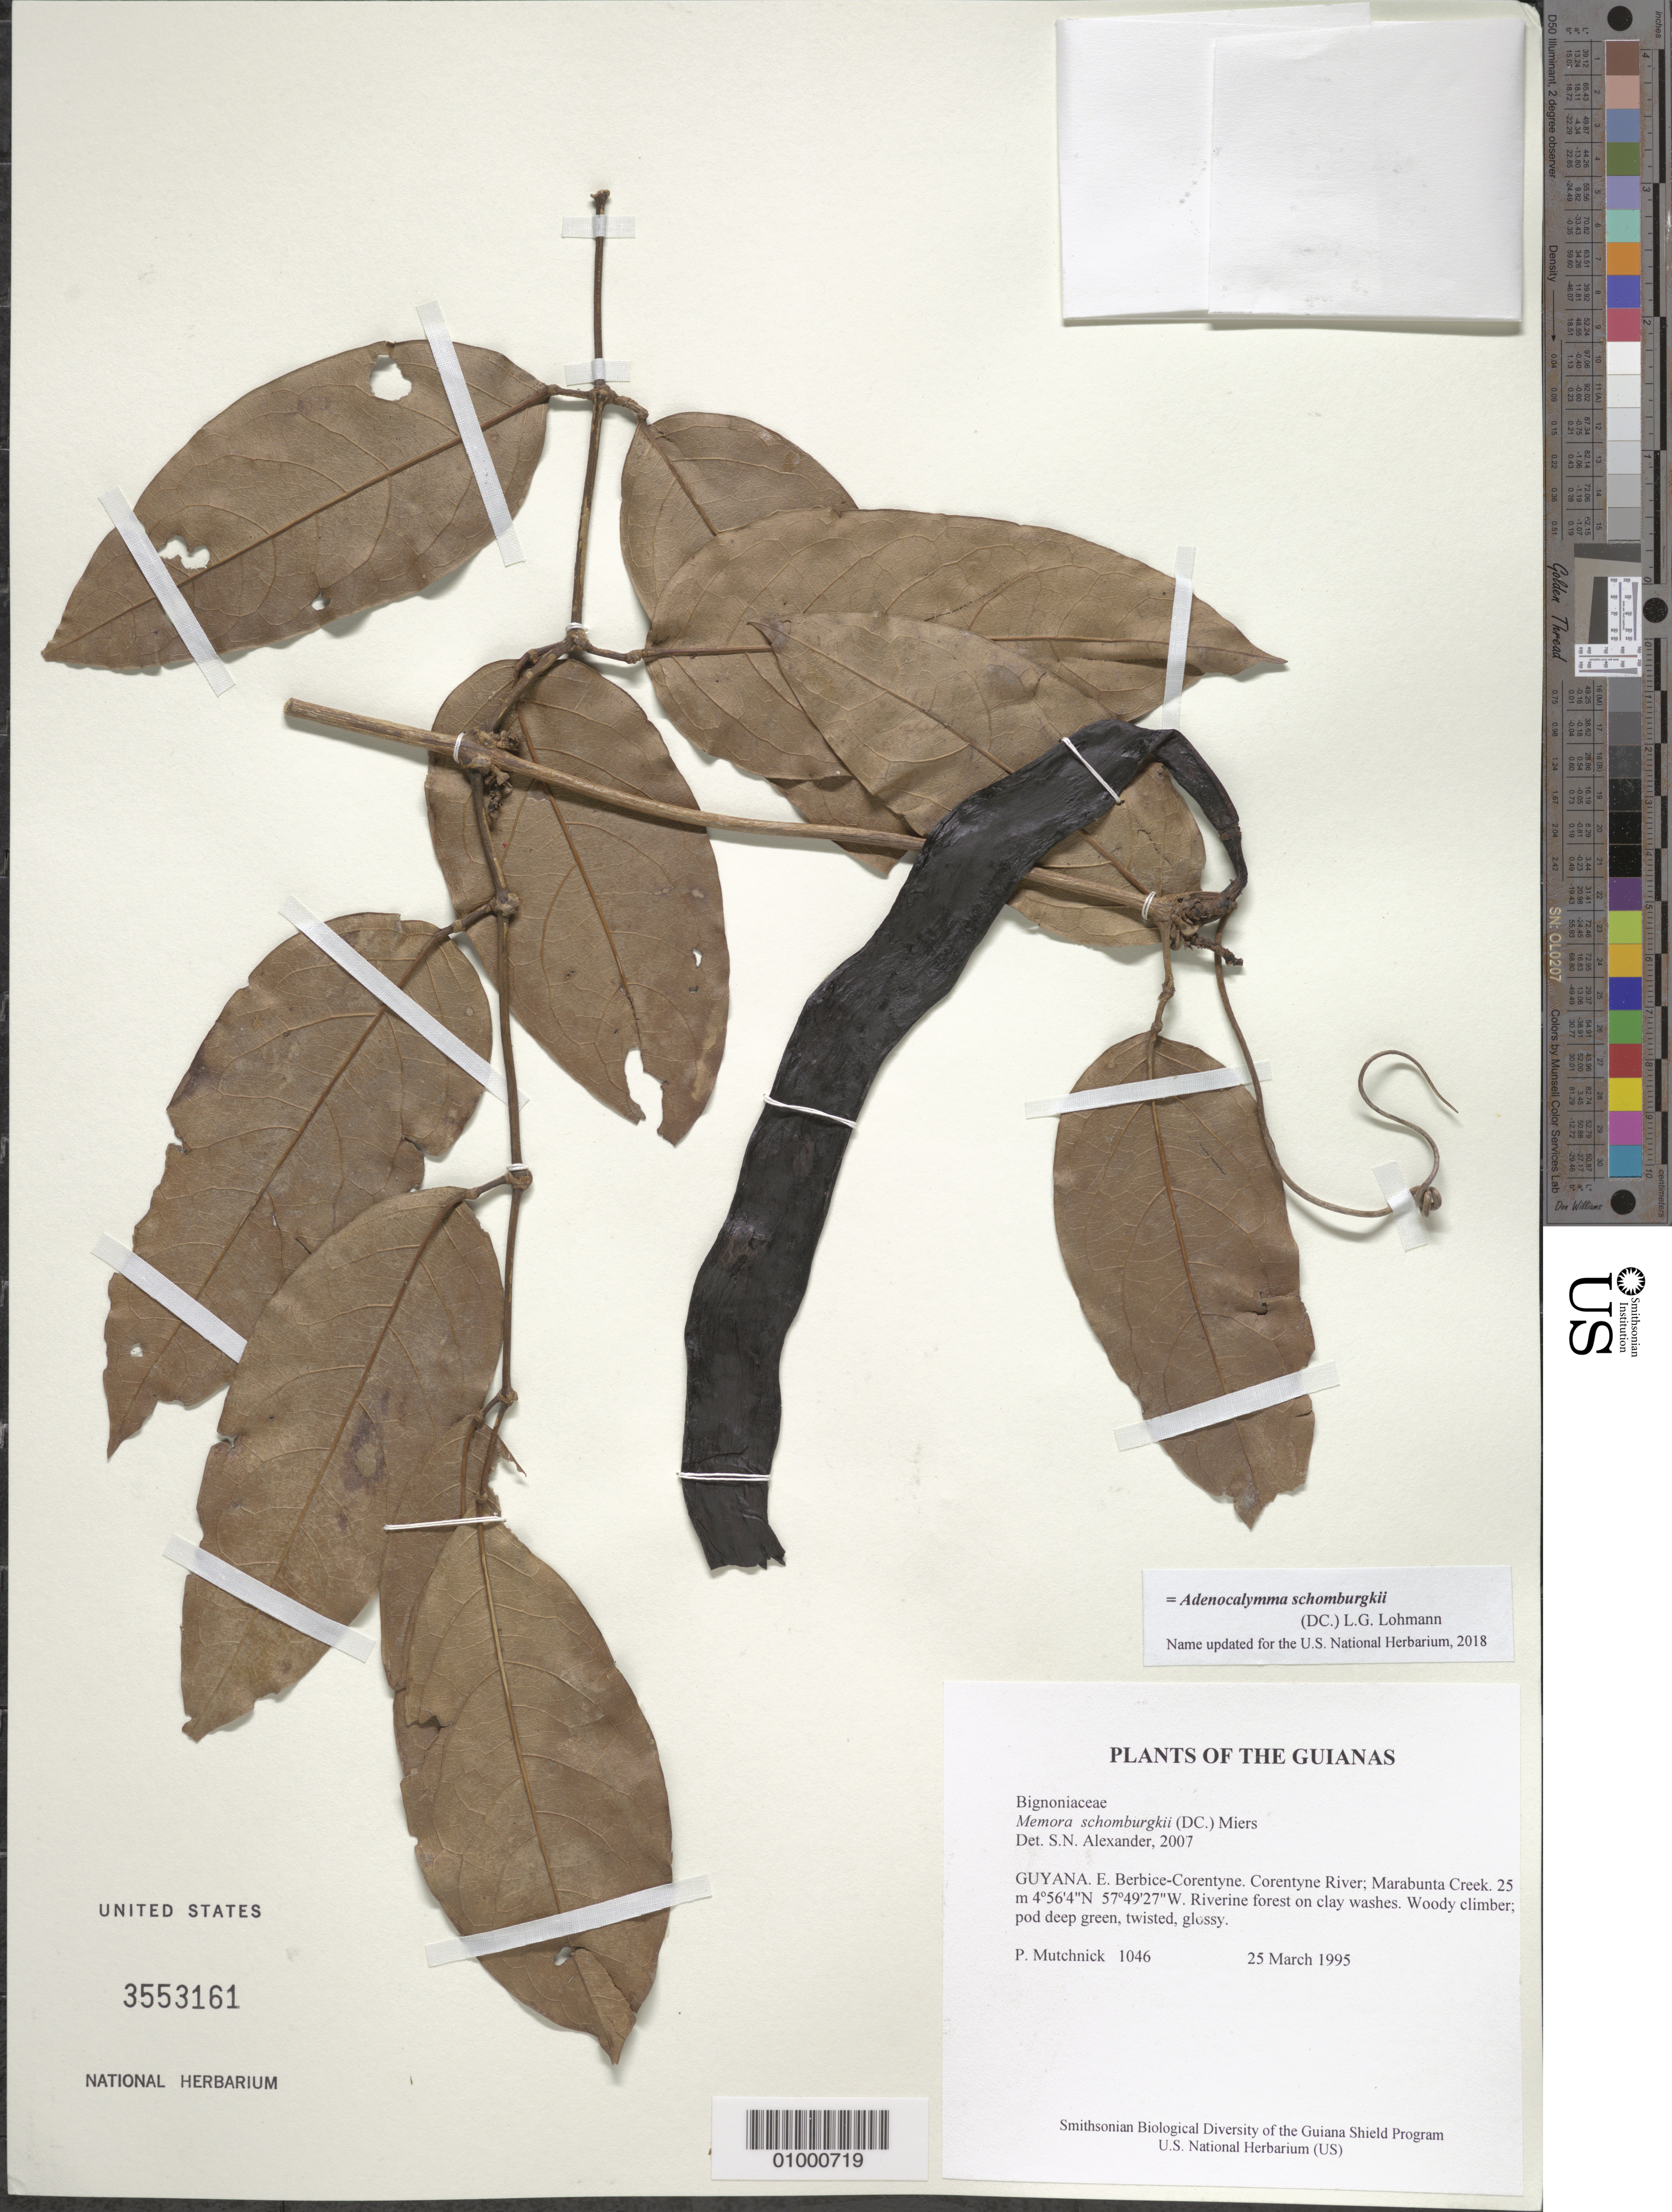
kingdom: Plantae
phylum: Tracheophyta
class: Magnoliopsida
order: Lamiales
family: Bignoniaceae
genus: Adenocalymma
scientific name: Adenocalymma schomburgkii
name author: (DC.) L.G. Lohmann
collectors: P. Mutchnick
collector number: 1046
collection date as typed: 25 March 1995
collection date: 1995-03-25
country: Guyana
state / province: E. Berbice-Corentyne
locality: Corentyne River; Marabunta Creek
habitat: Riverine forest on clay washes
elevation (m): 25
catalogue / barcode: US 3553161